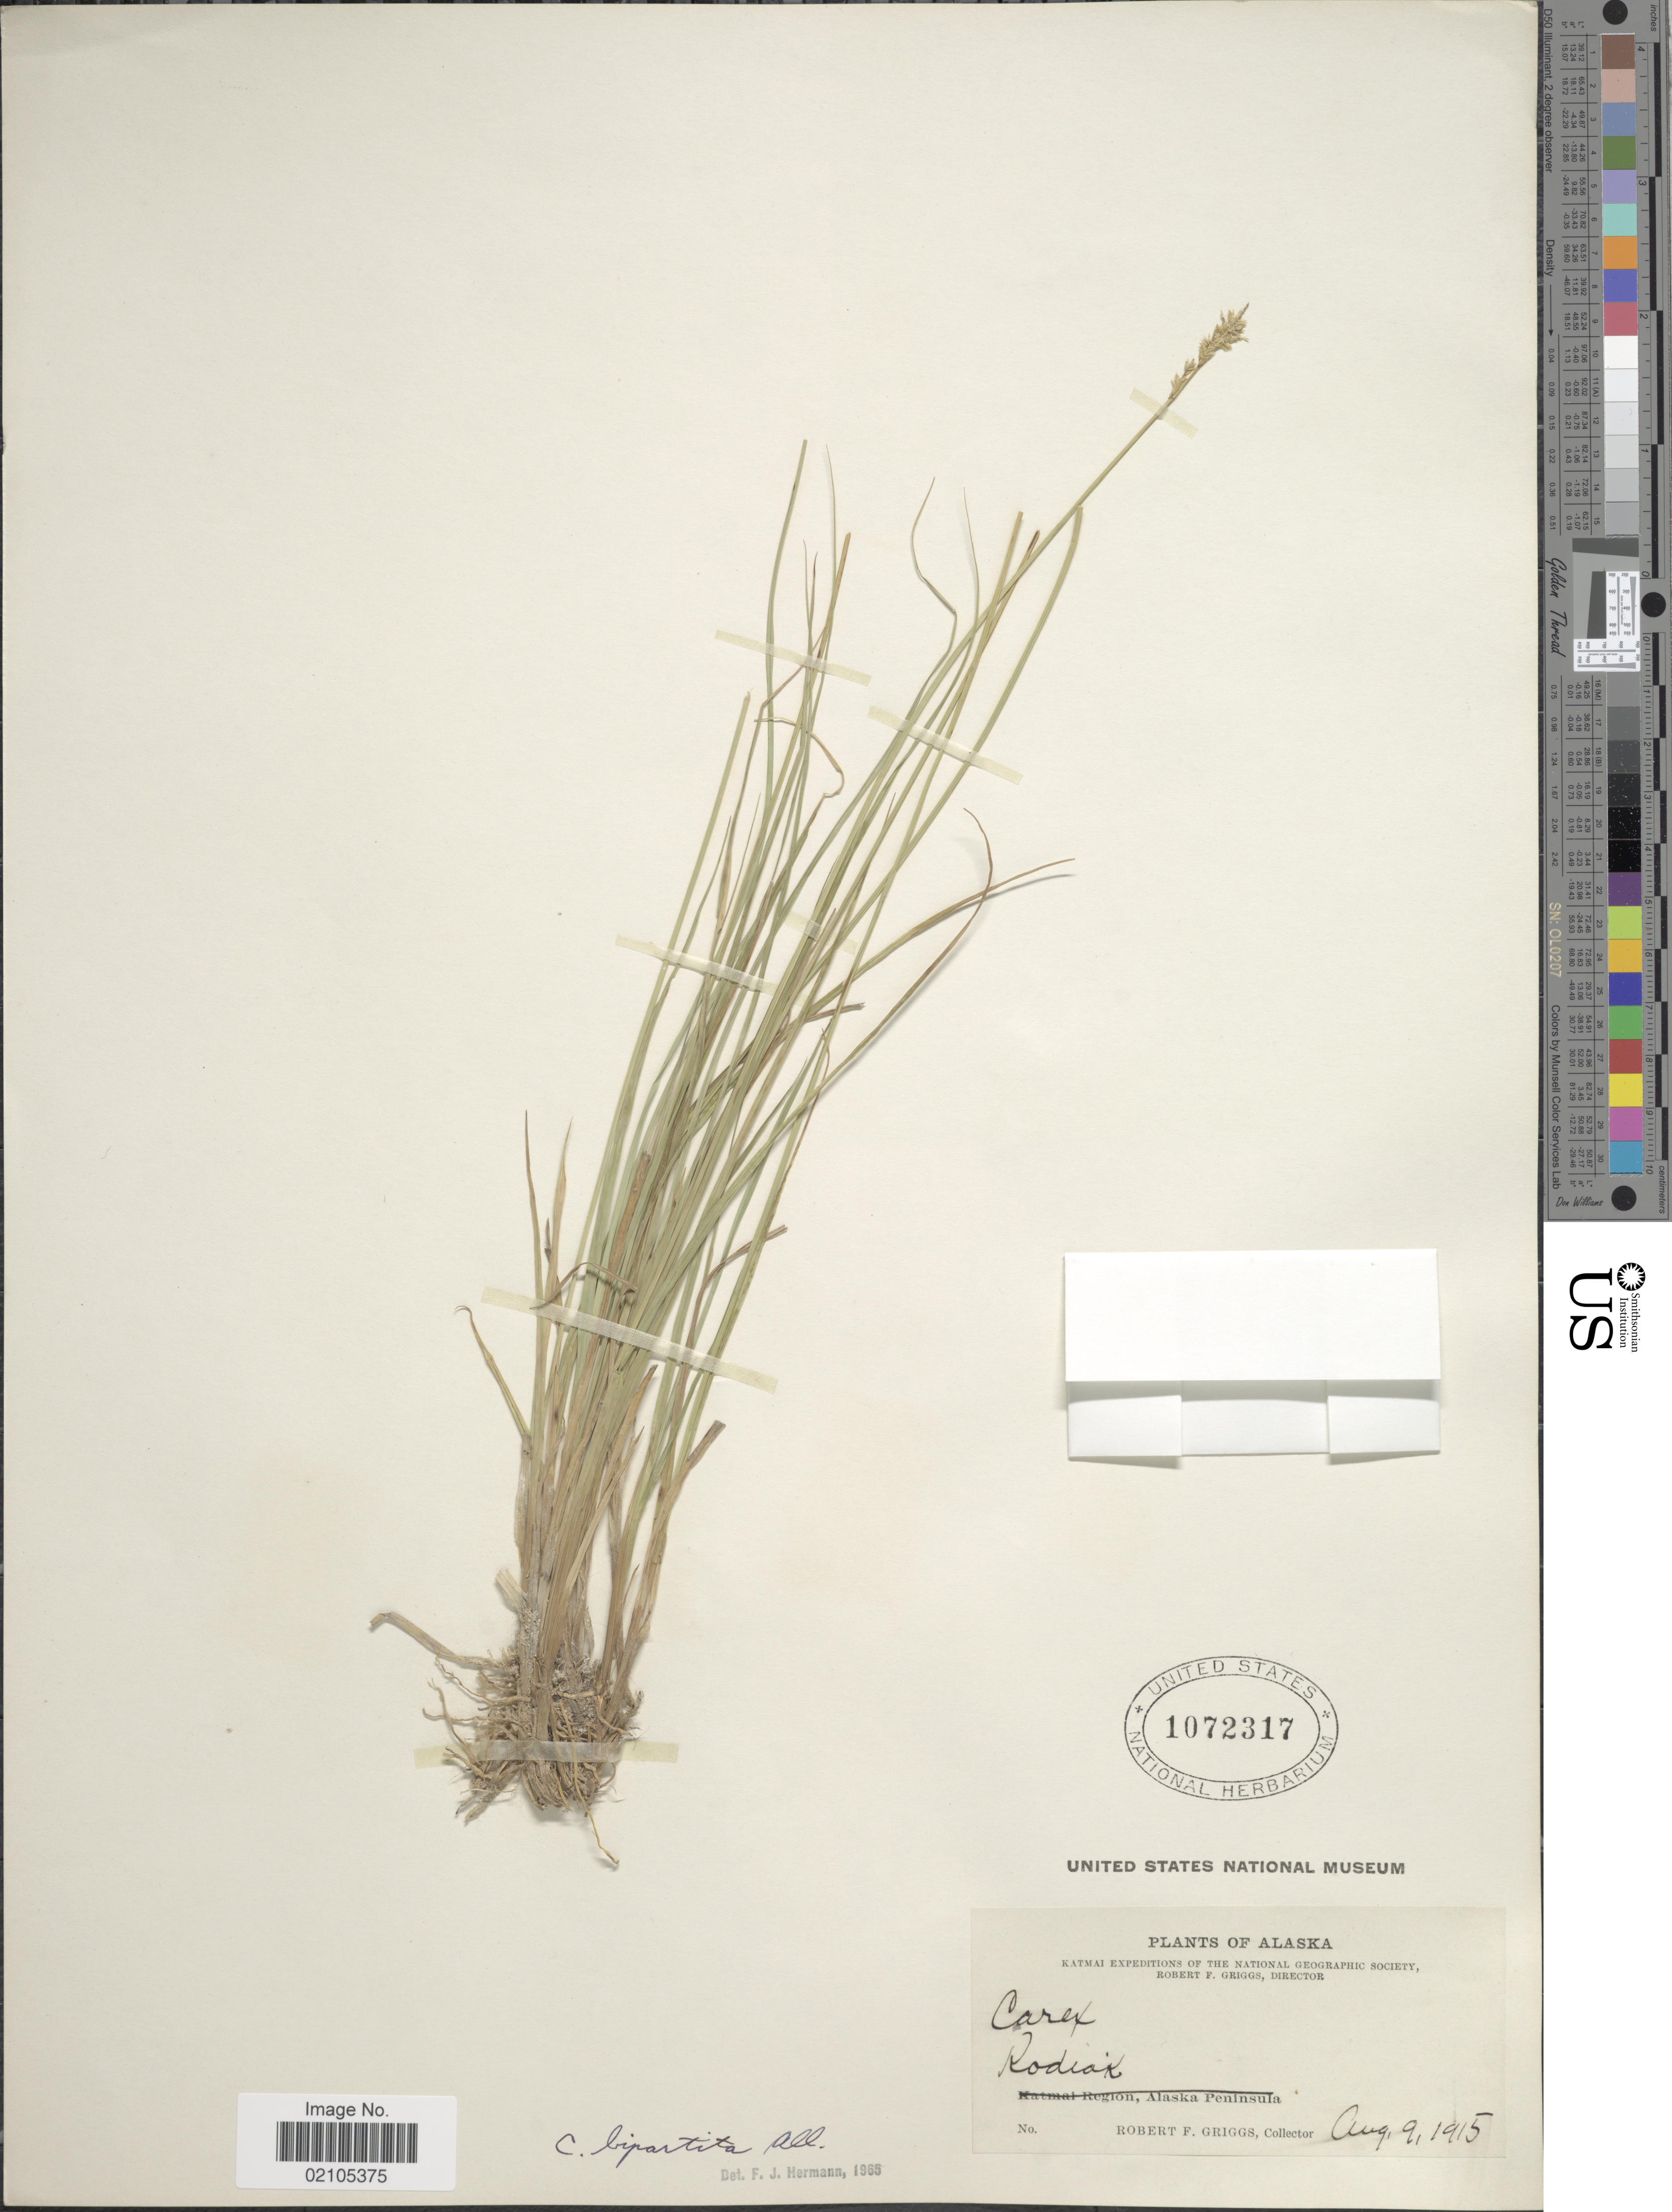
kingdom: Plantae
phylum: Tracheophyta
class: Liliopsida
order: Poales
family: Cyperaceae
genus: Carex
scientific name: Carex lachenalii subsp. lachenalii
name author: Schkuhr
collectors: R. F. Griggs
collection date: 1915-08-09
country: United States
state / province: Alaska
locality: Kodiak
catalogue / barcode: US 1072317